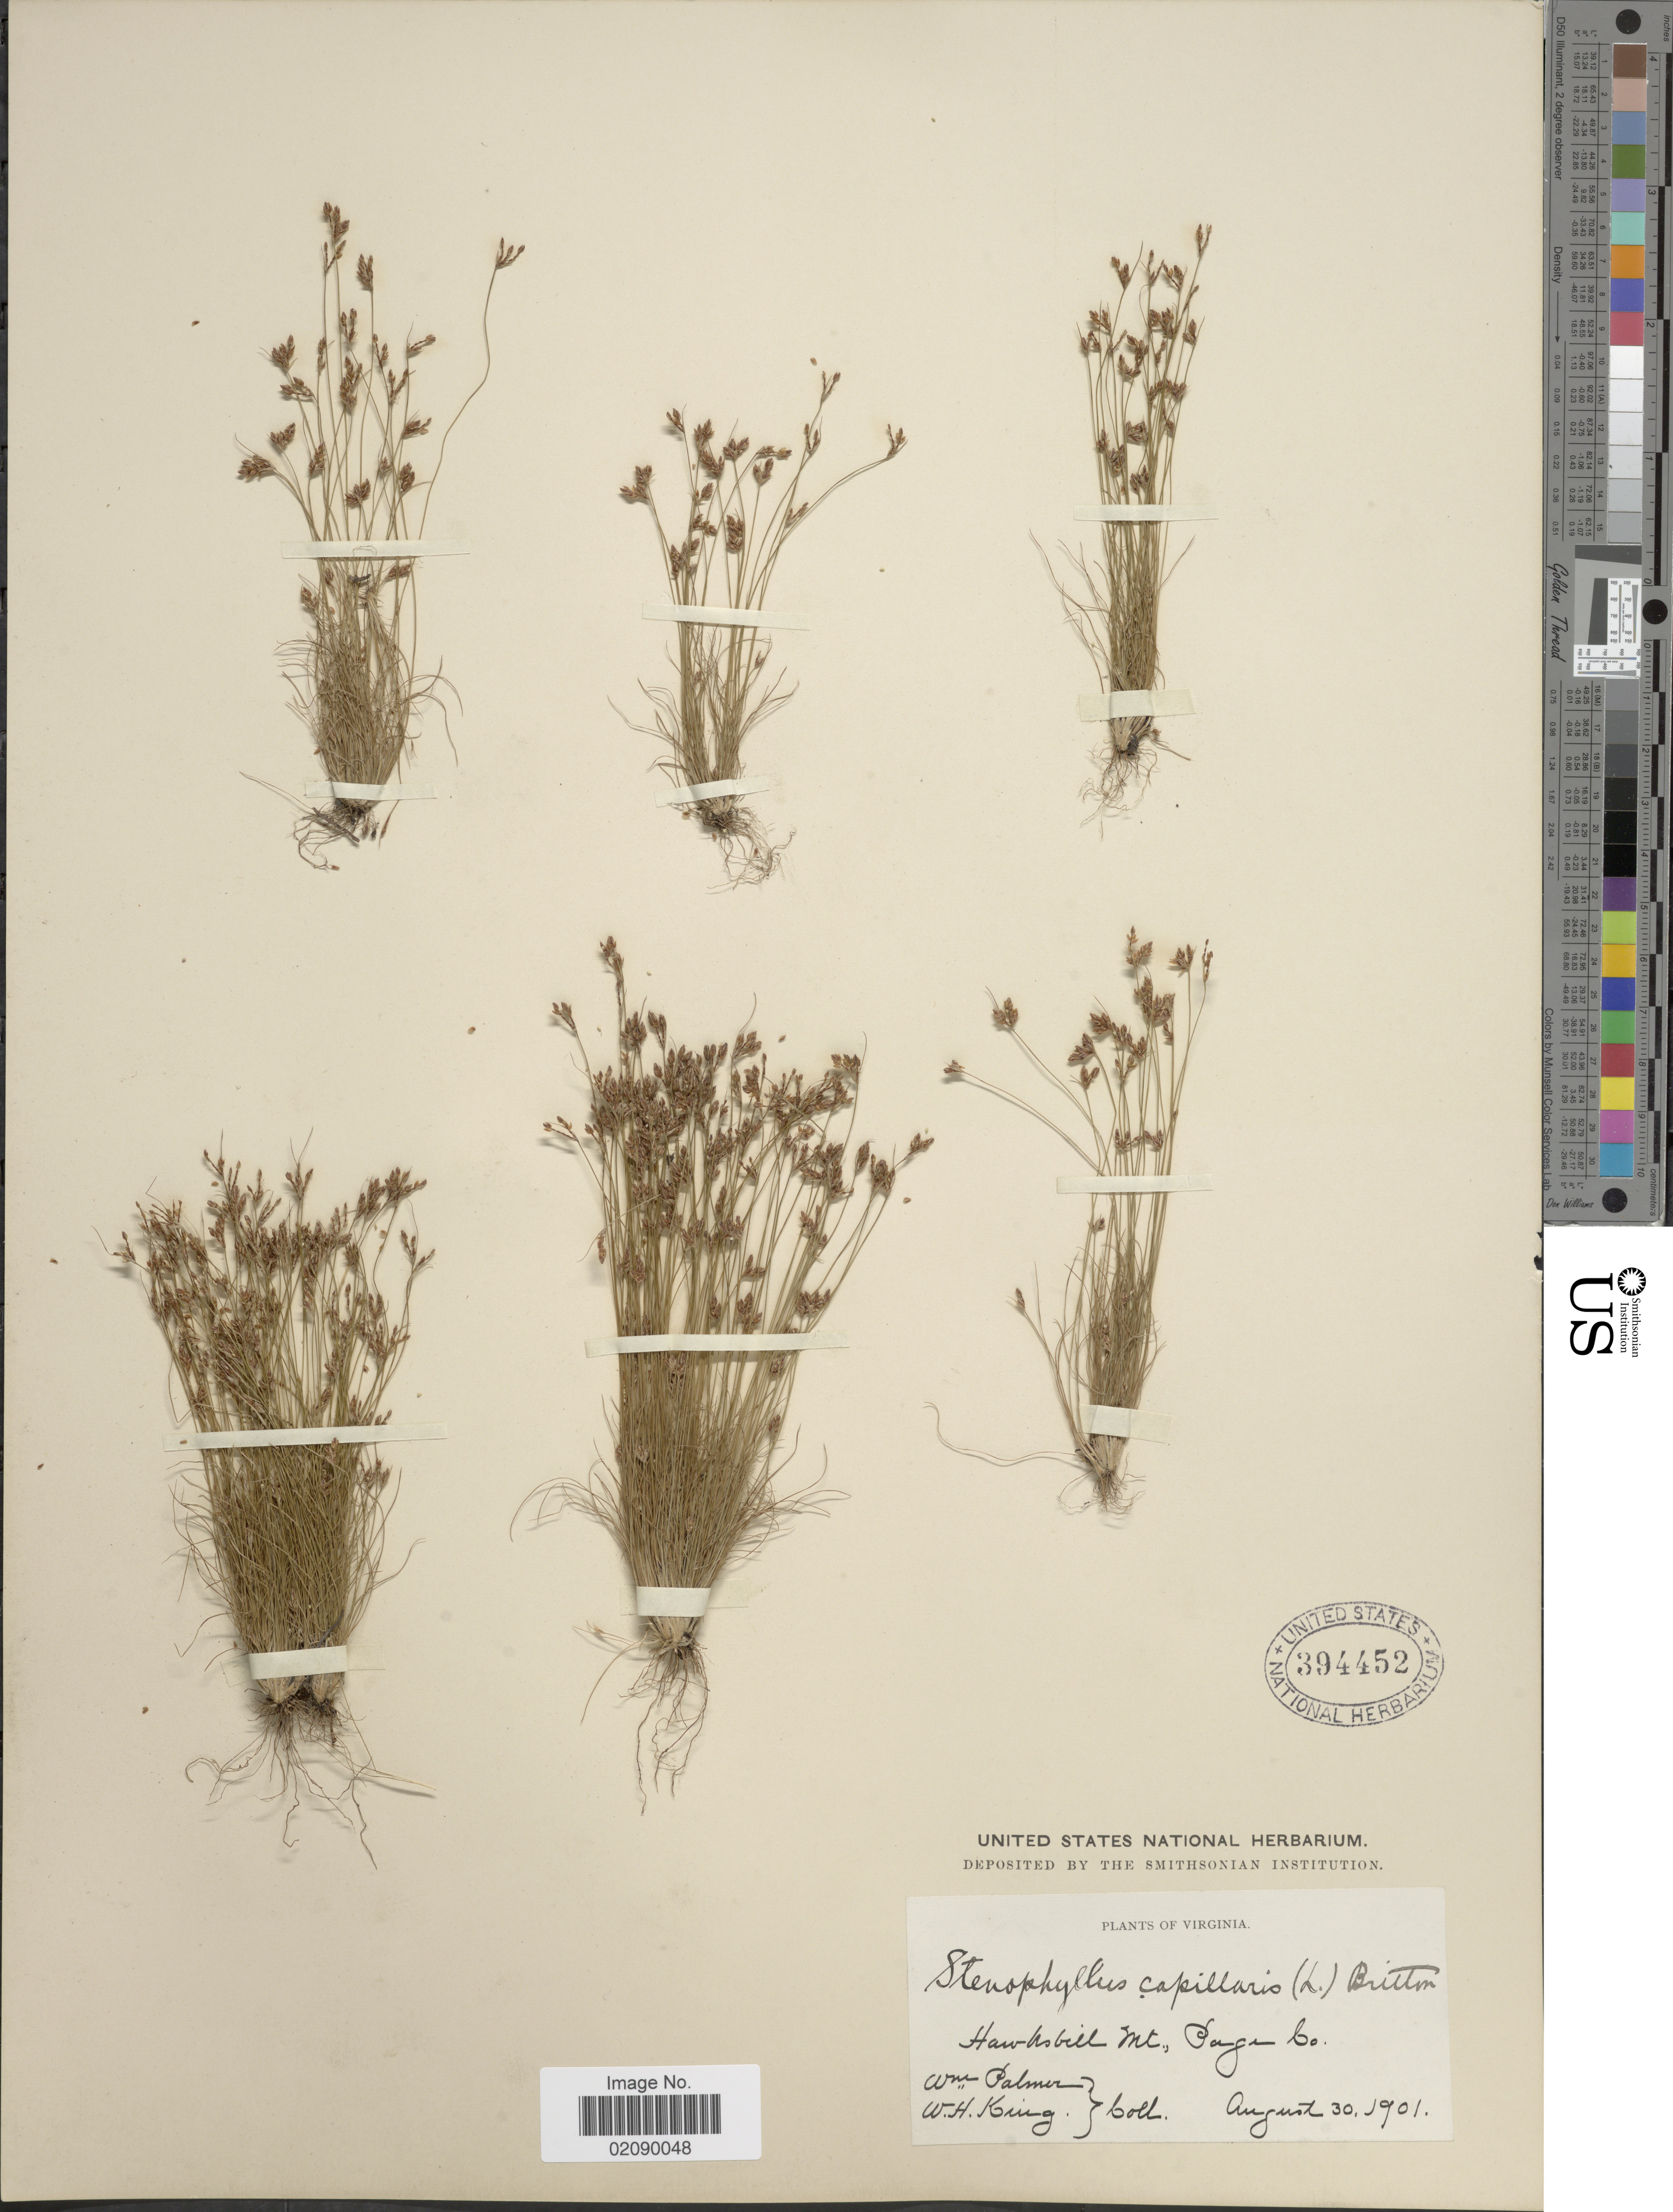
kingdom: Plantae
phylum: Tracheophyta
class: Liliopsida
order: Poales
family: Cyperaceae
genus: Bulbostylis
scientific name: Bulbostylis capillaris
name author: (L.) Kunth ex C.B. Clarke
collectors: W. Palmer & W. H. King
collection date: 1901-08-30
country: United States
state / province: Virginia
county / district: Page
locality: Hawksbill Mt., Page Co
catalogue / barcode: US 394452